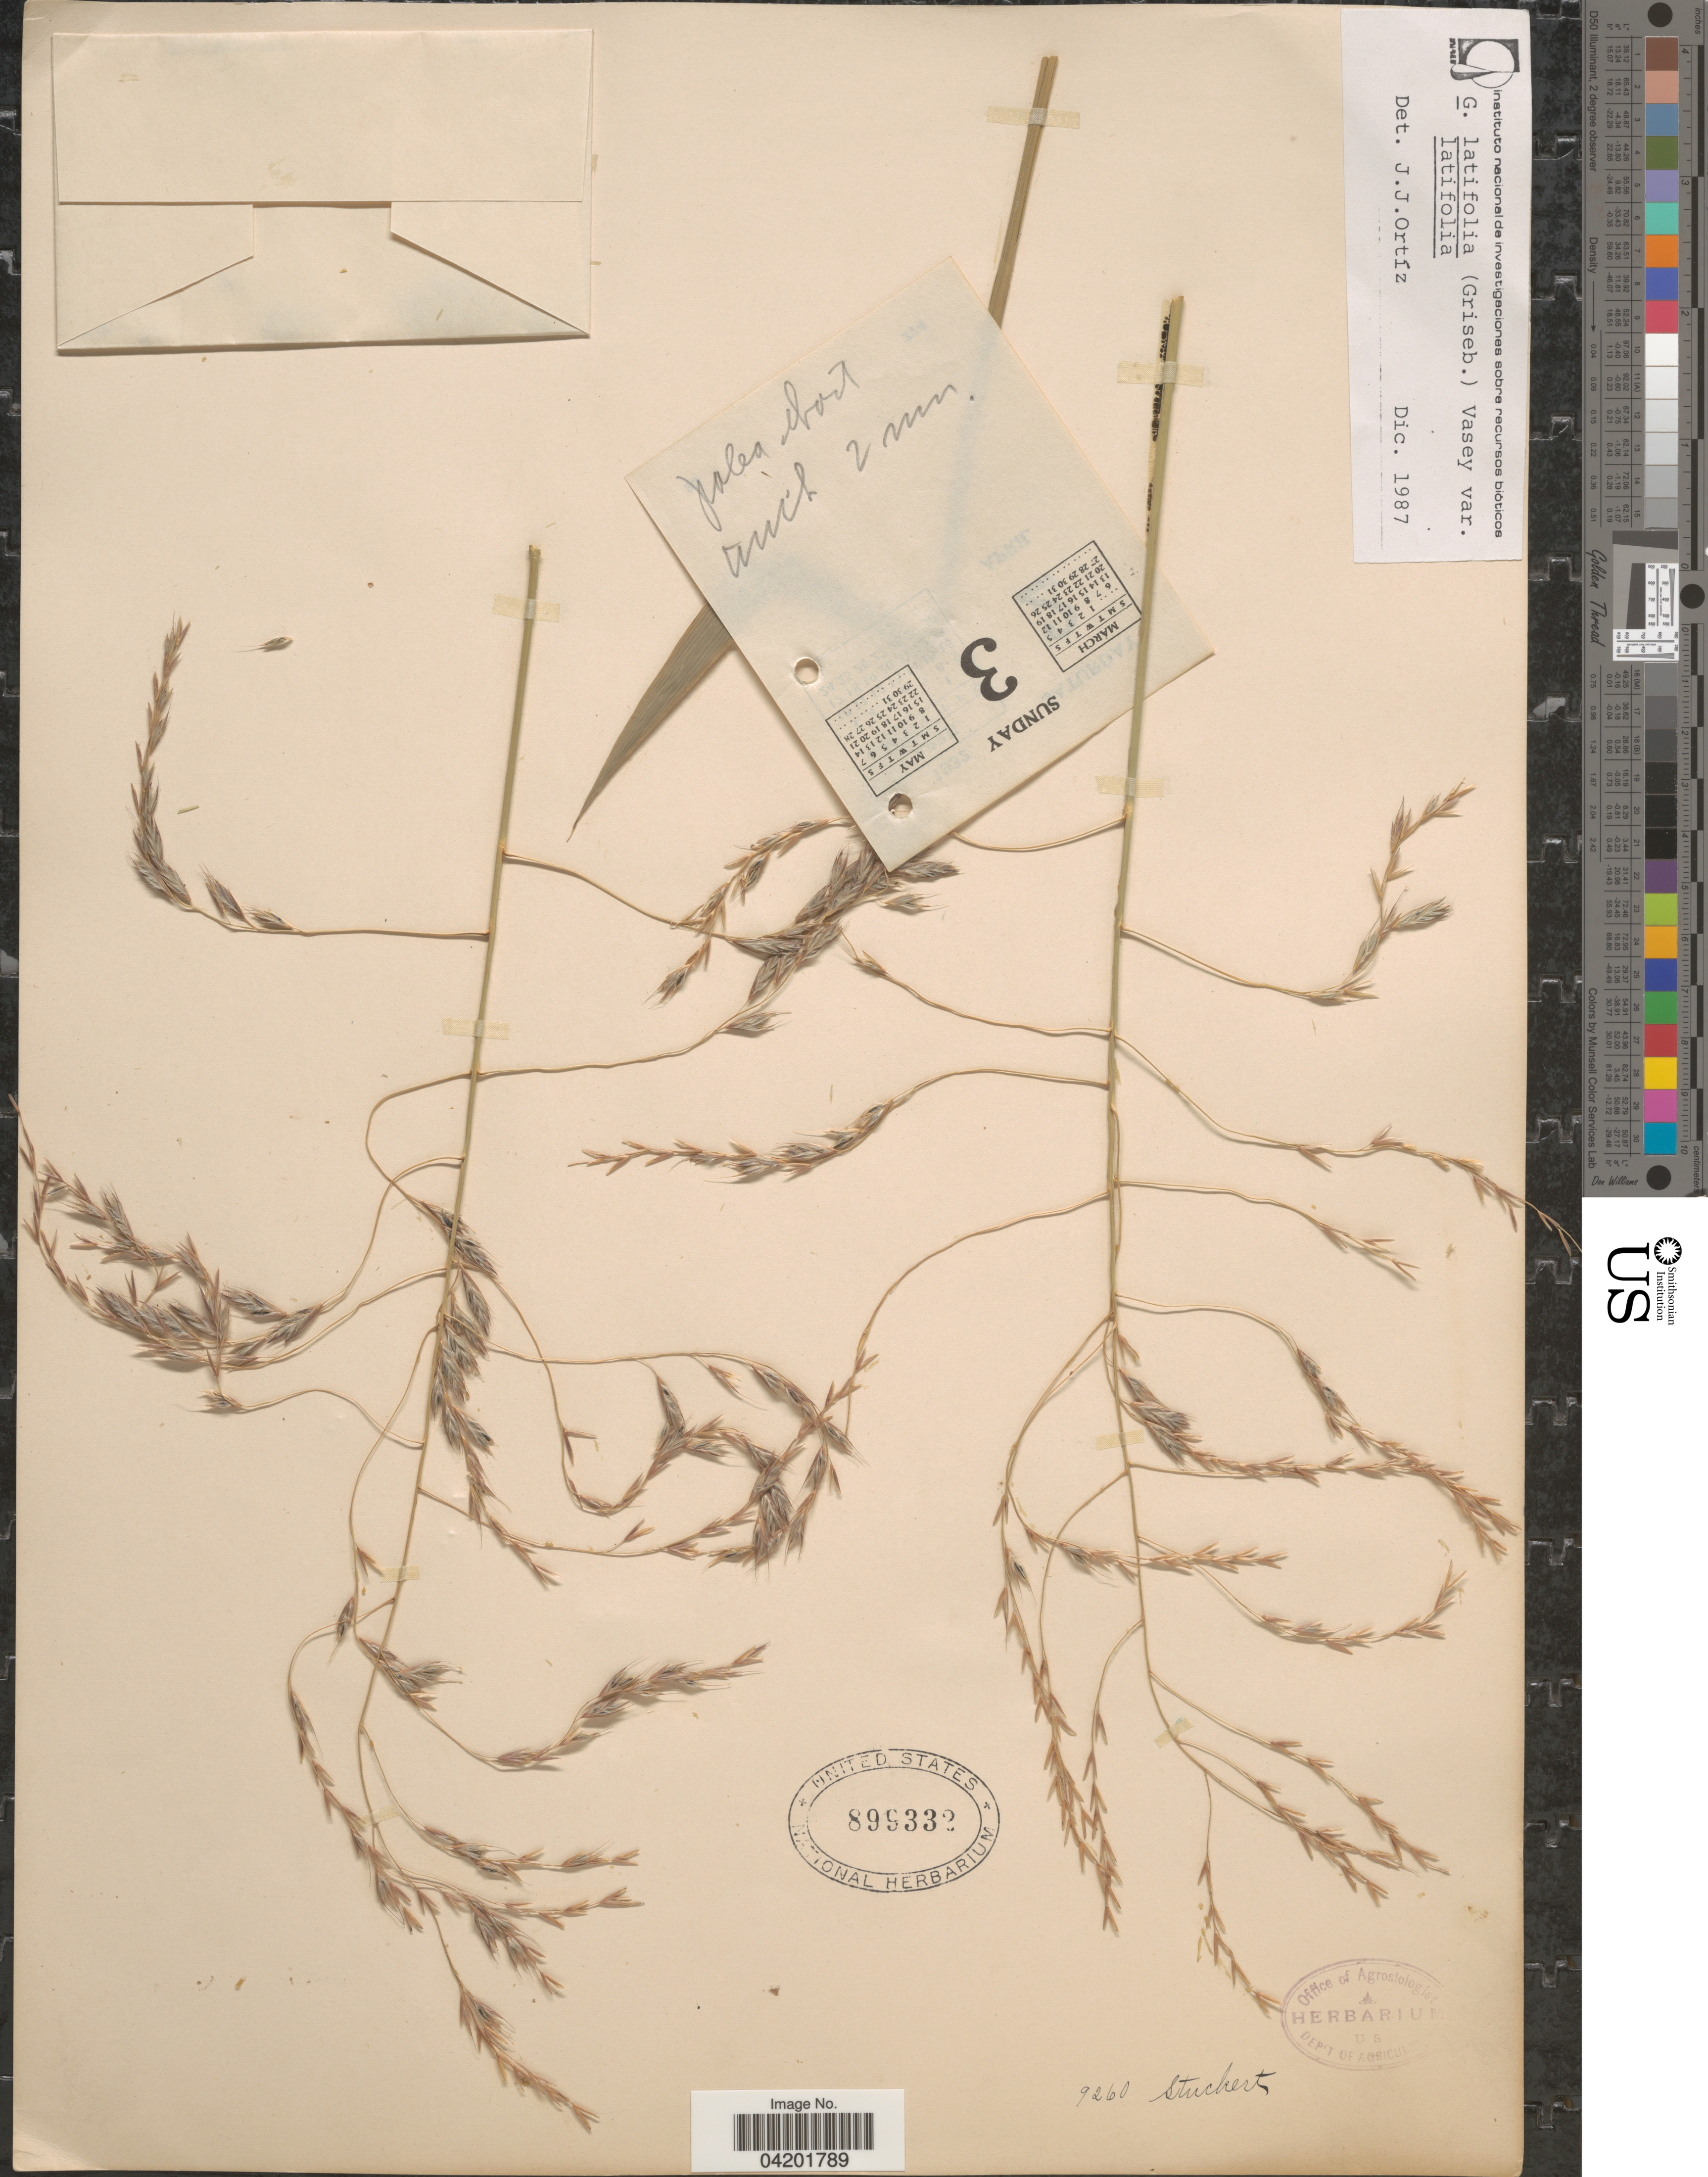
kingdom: Plantae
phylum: Tracheophyta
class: Liliopsida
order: Poales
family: Poaceae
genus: Gouinia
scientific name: Gouinia latifolia var. latifolia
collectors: Stuckert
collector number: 9260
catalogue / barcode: US 899332